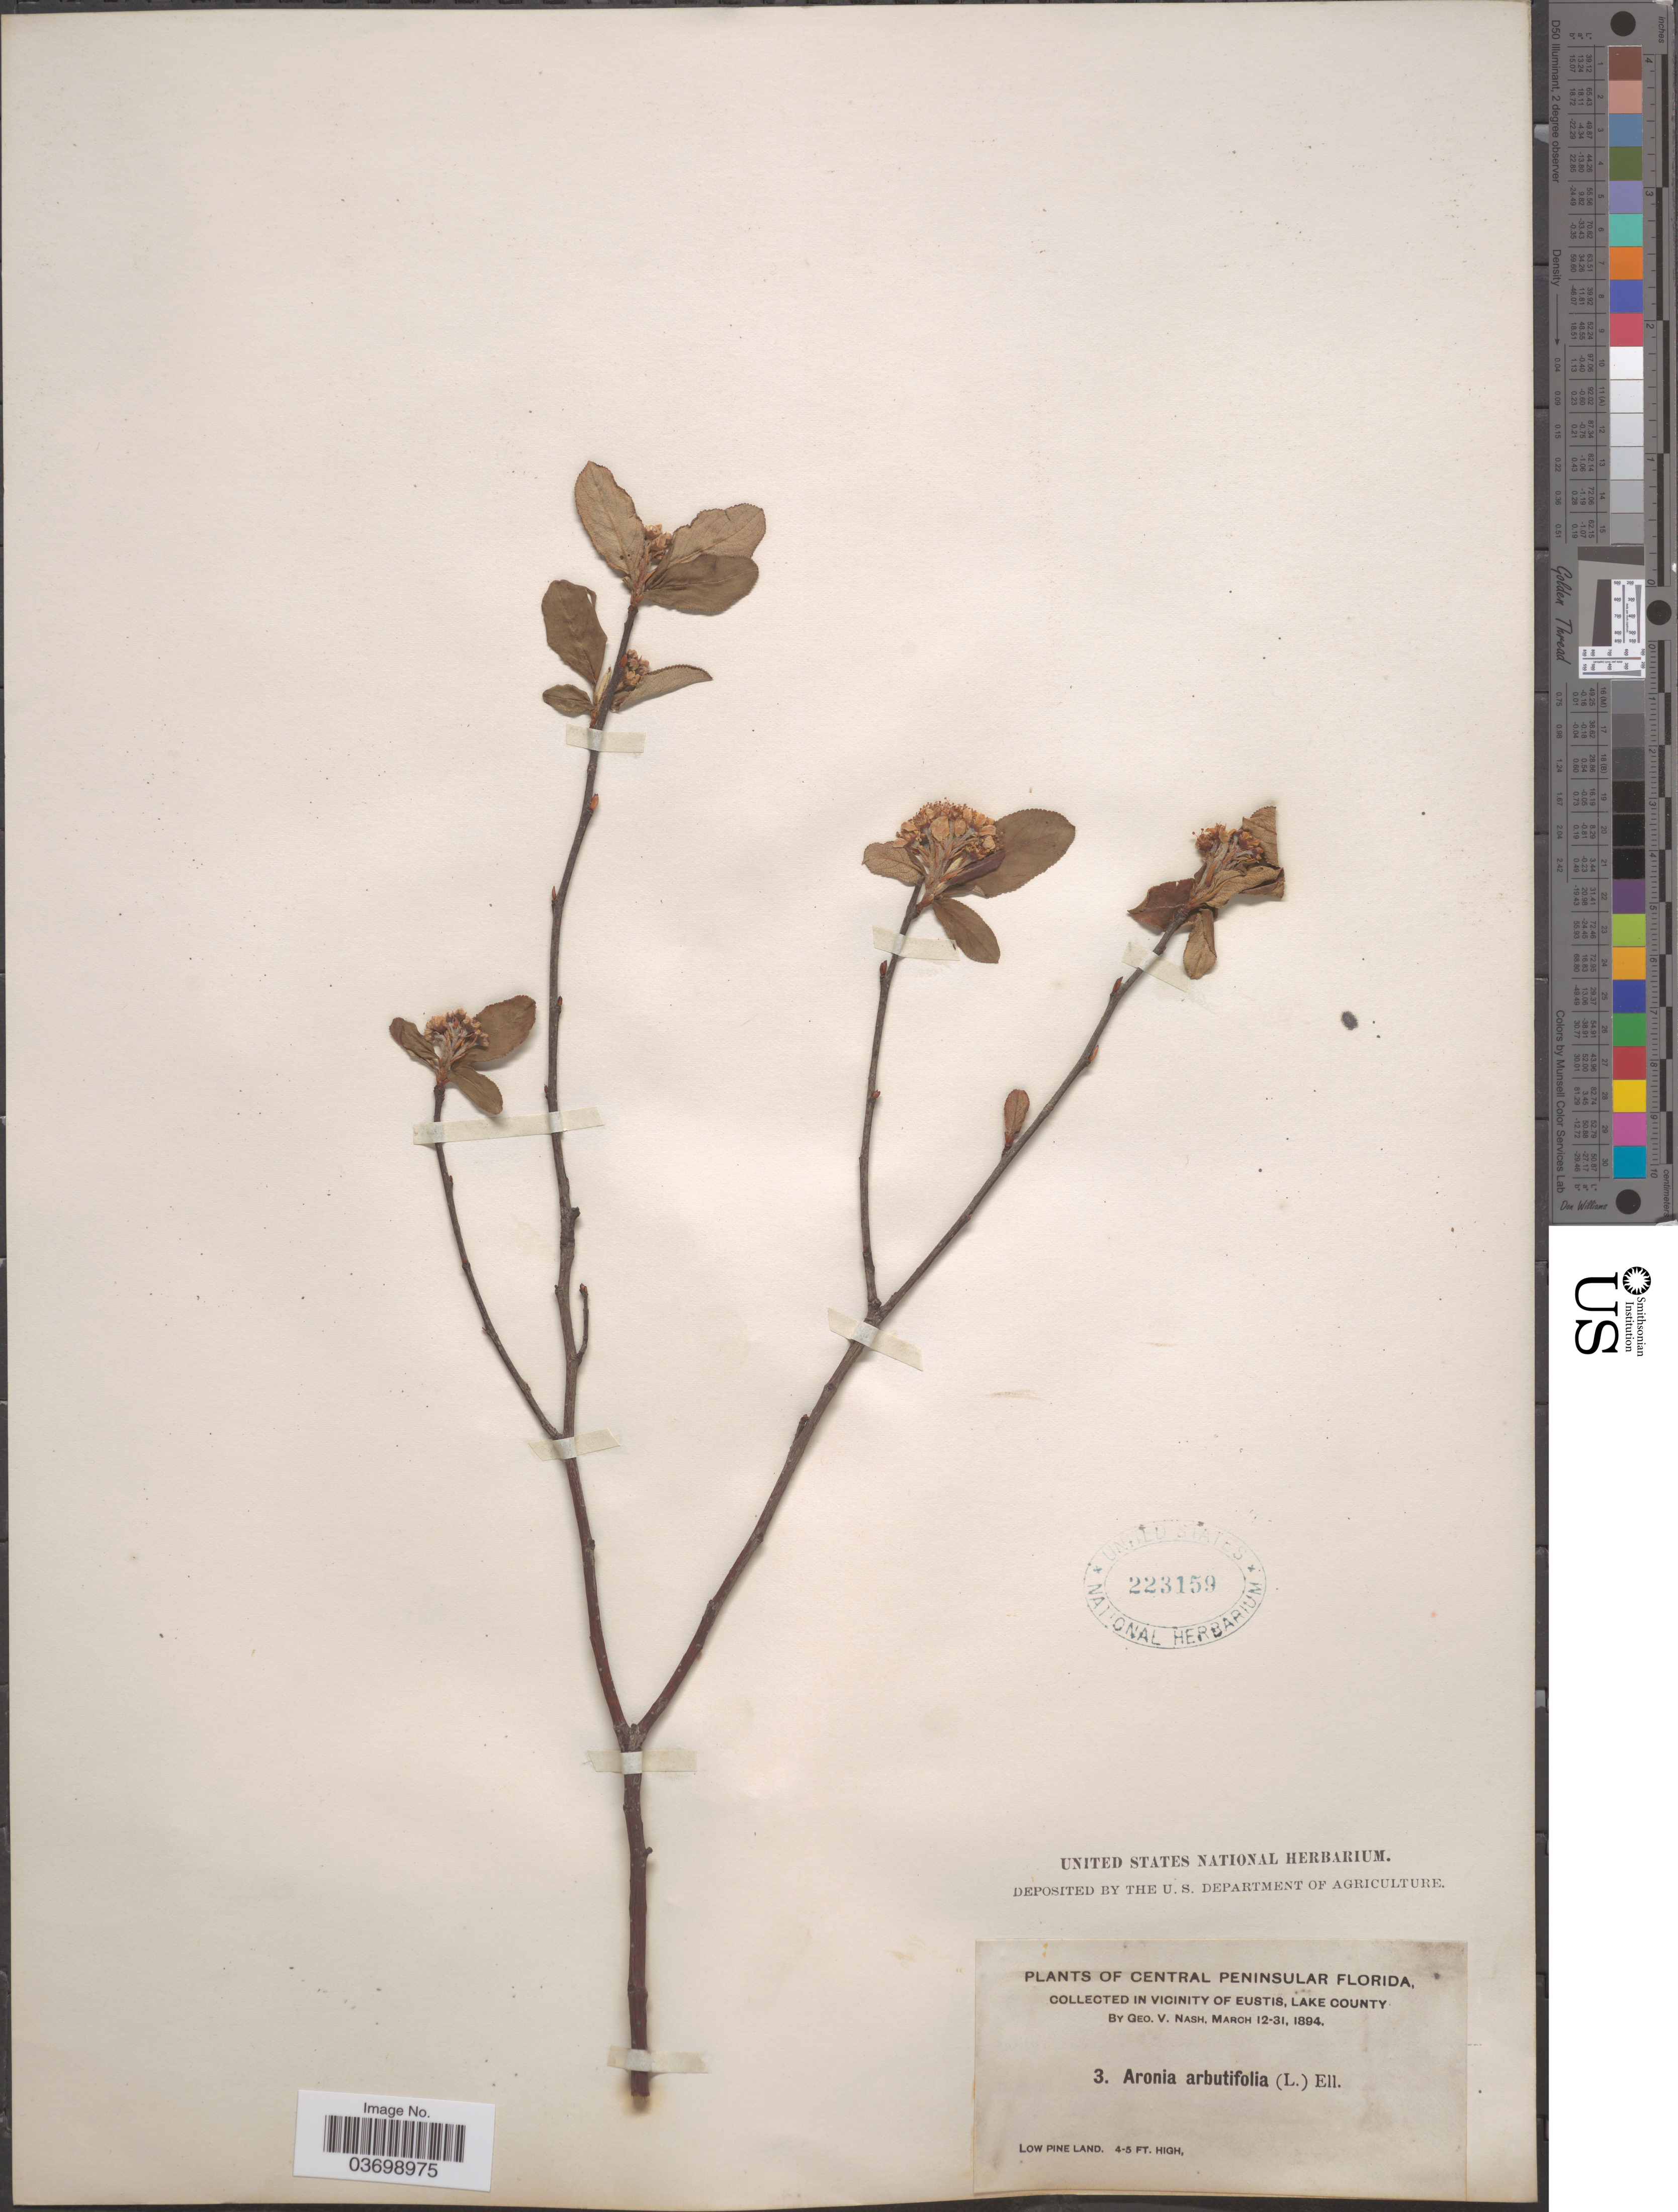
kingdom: Plantae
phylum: Tracheophyta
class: Magnoliopsida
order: Rosales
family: Rosaceae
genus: Aronia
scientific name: Aronia arbutifolia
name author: (L.) Pers.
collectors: G. V. Nash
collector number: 3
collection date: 1894-03-12/1894-03-31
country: United States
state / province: Florida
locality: Central Peninsular Florida. In Vicinity of Eustis, Lake County.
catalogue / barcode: US 223159